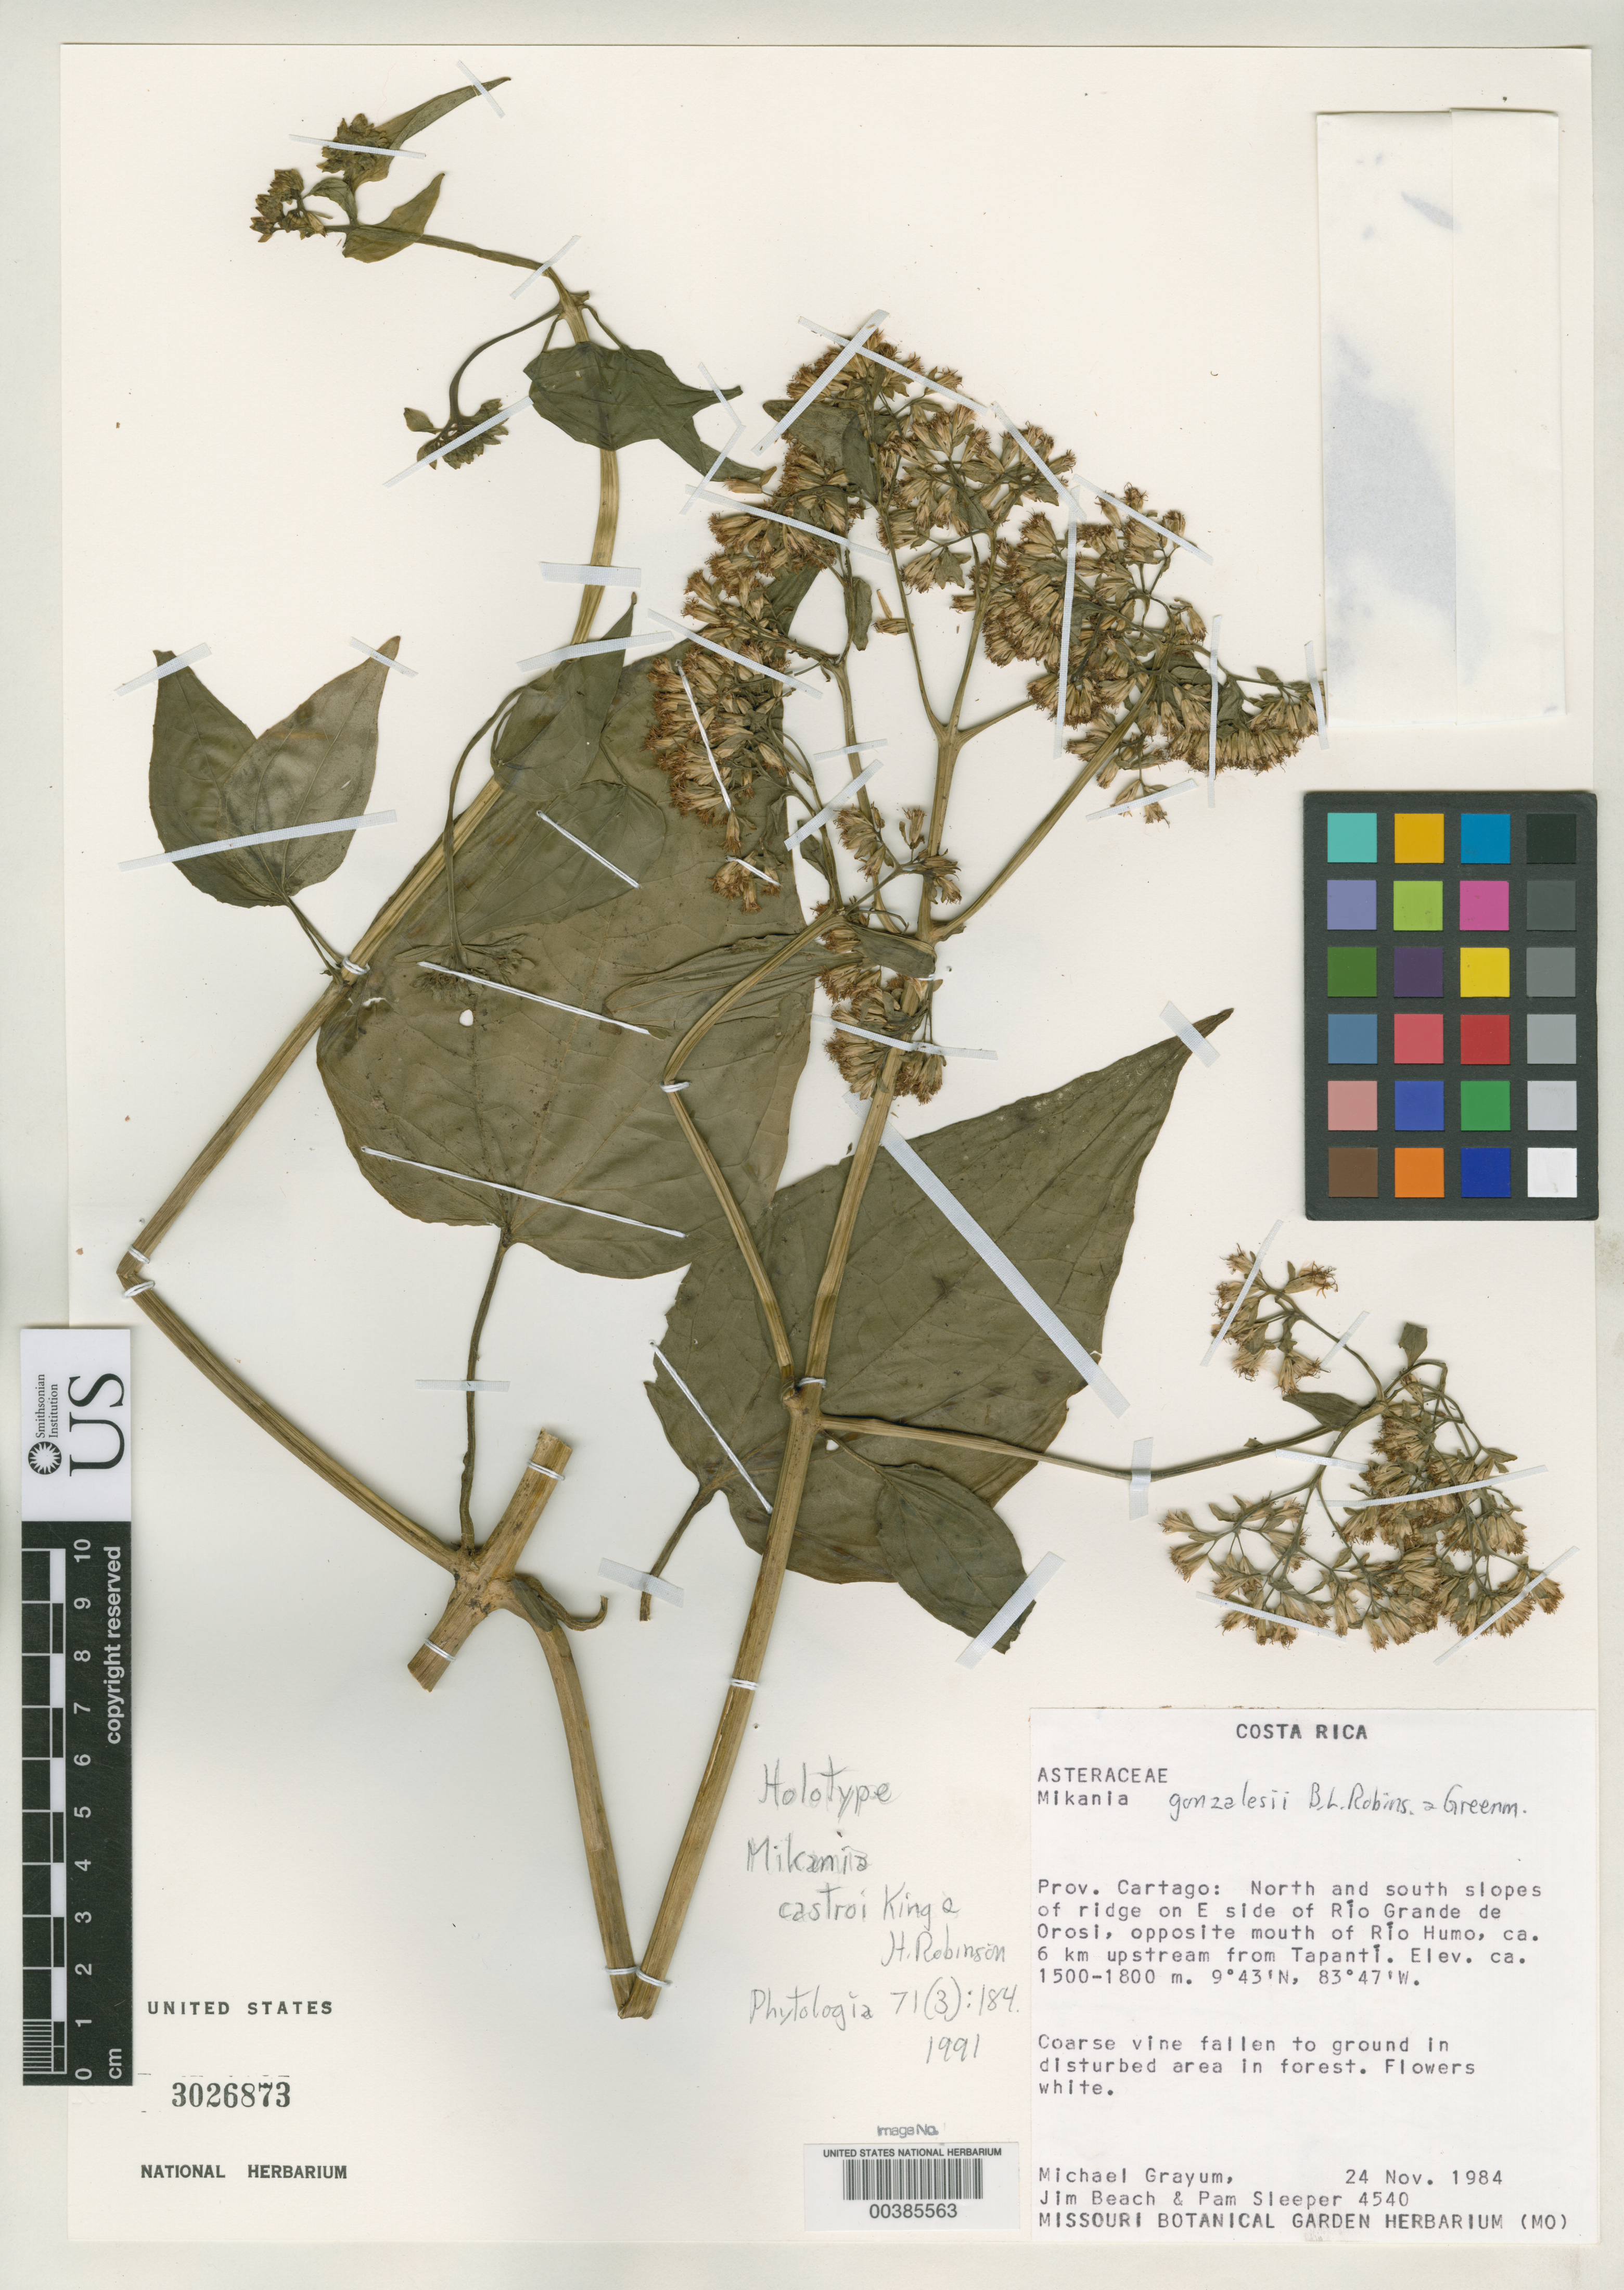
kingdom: Plantae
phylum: Tracheophyta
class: Magnoliopsida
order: Asterales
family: Asteraceae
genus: Mikania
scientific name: Mikania castroi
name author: R.M. King & H. Rob.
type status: Holotype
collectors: M. H. Grayum, J. Beach & P. Sleeper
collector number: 4540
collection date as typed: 24 Nov 1984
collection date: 1984-11-24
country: Costa Rica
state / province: Cartago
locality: N & S slopes of ridge on E side of Rio Grande de Orosi, opposite mouth of Rio Humo, ca. 6 km upstream from Tapanti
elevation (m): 1500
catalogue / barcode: US 3026873